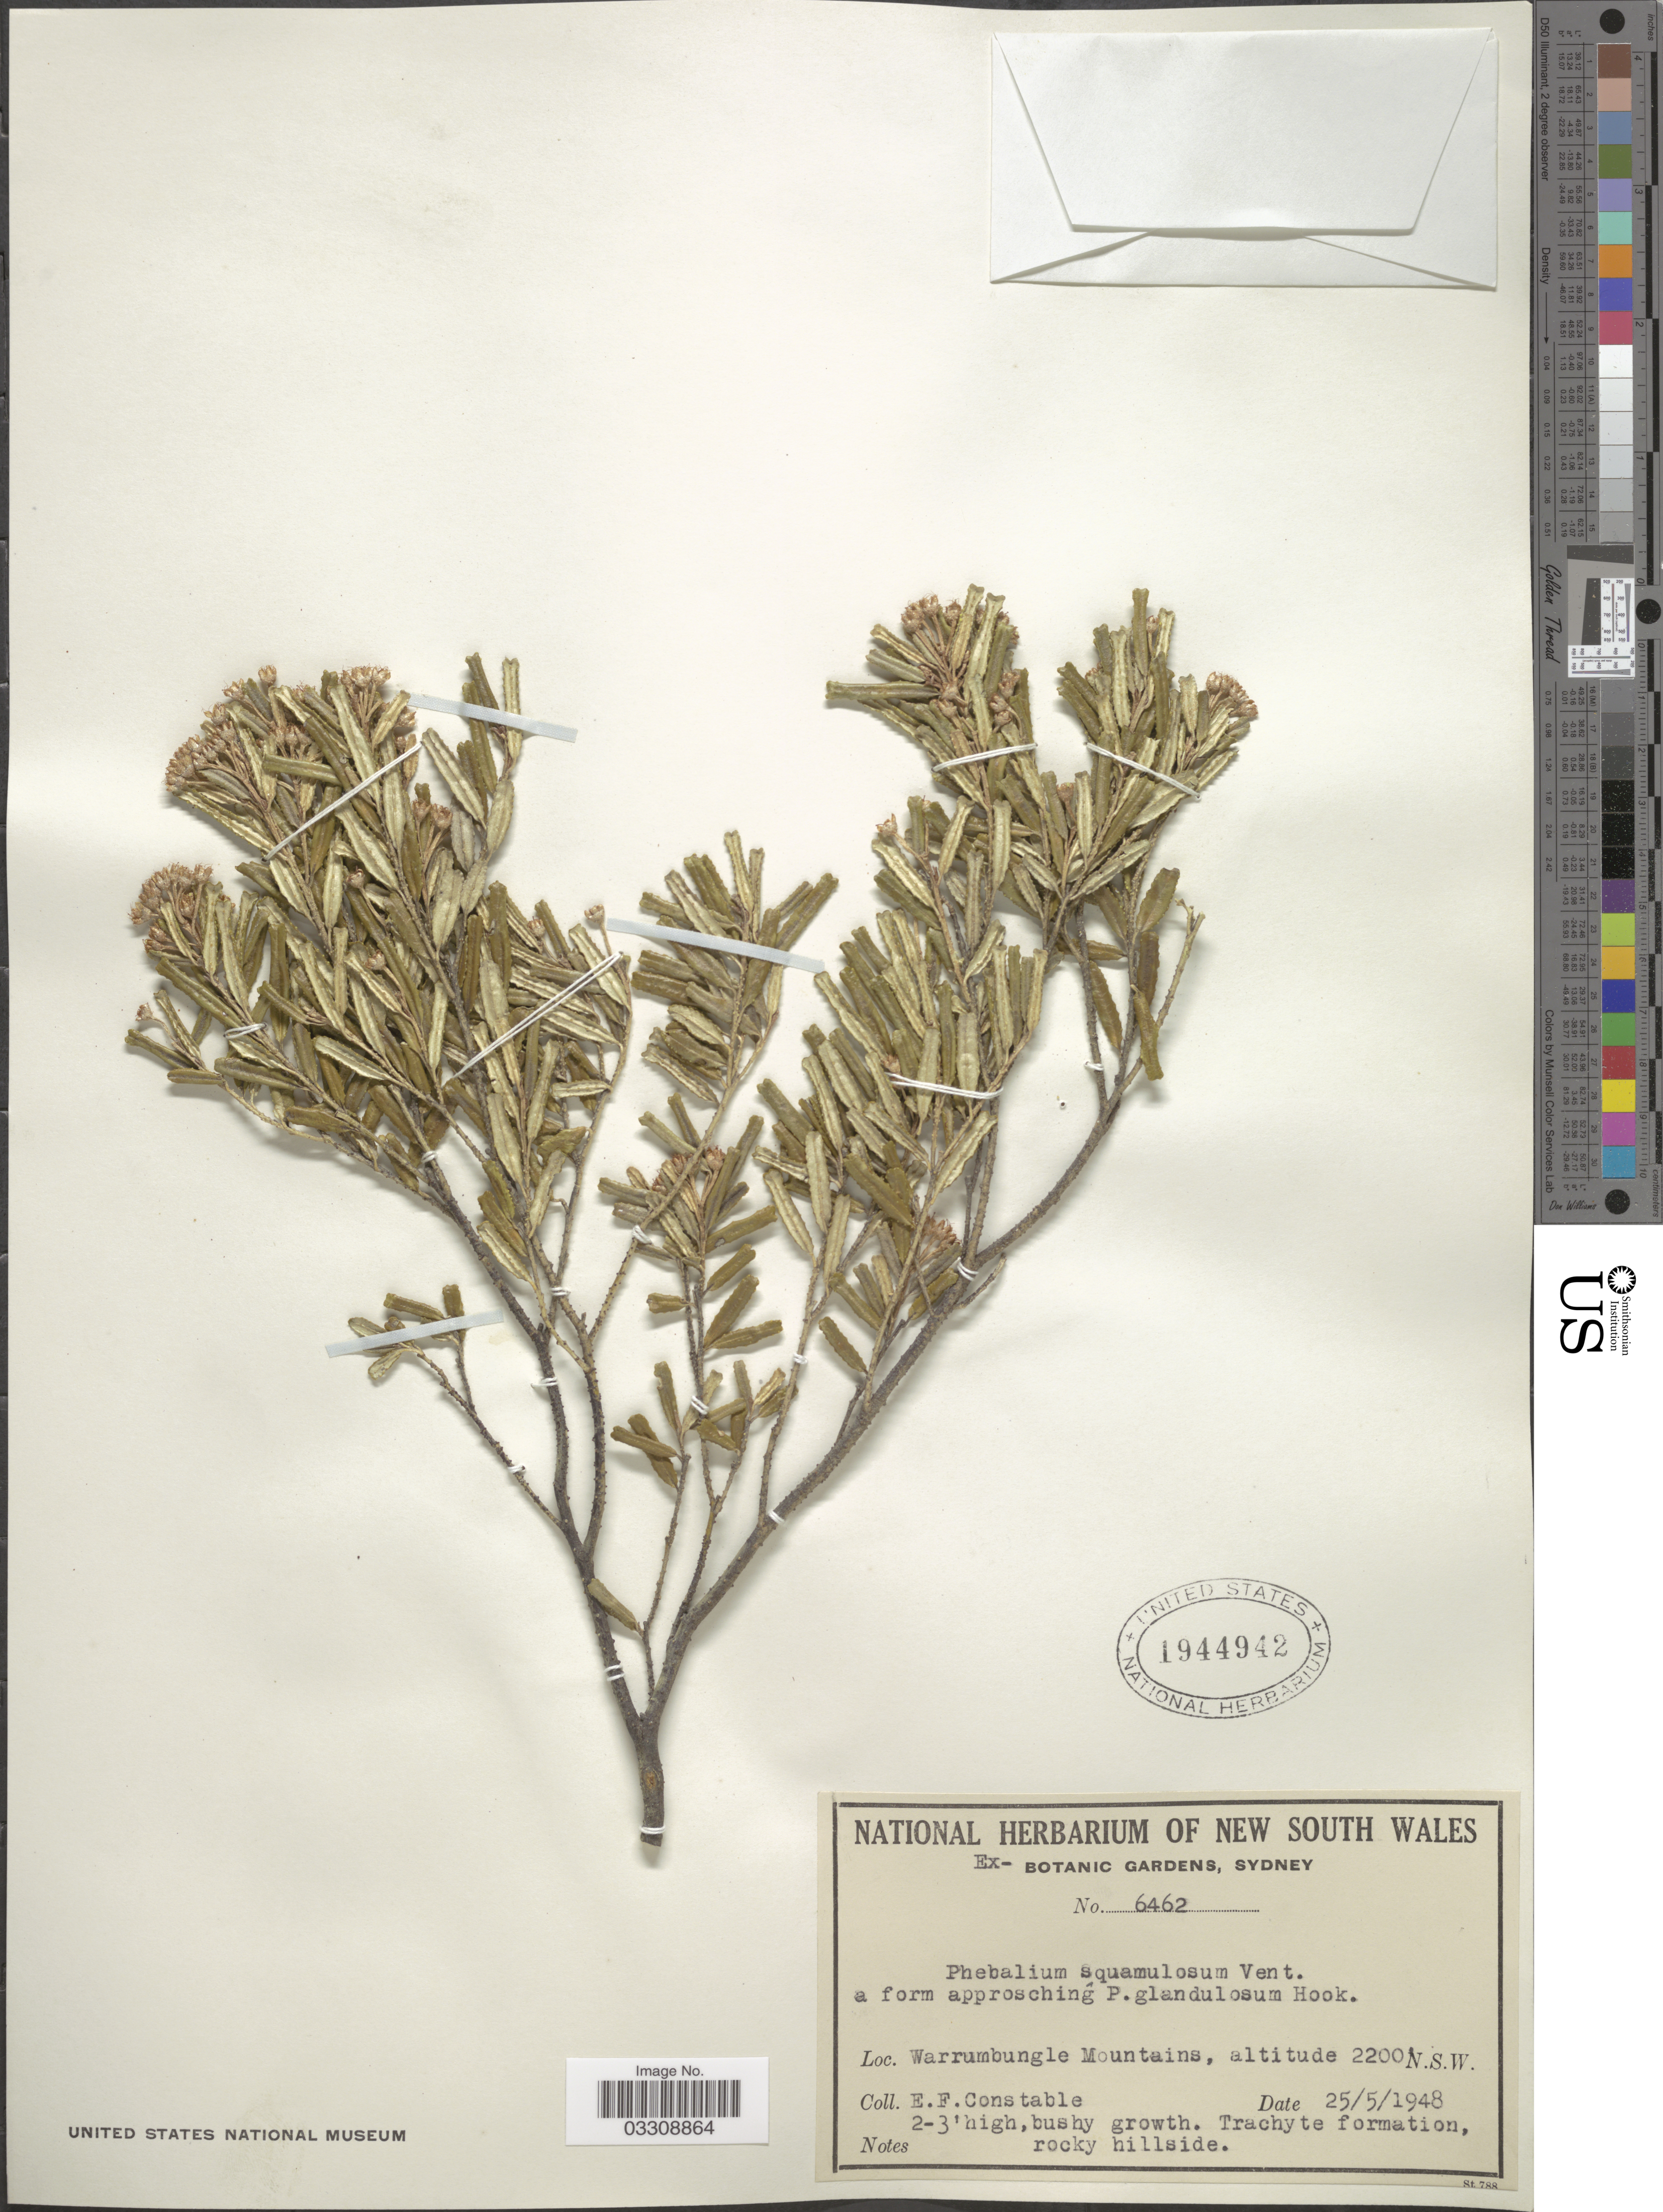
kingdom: Plantae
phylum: Tracheophyta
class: Magnoliopsida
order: Sapindales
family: Rutaceae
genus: Phebalium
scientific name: Phebalium squamulosum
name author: Vent.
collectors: E. F. Constable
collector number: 6462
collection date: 1948-05-25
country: Australia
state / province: New South Wales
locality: Warrumbungle Mountains.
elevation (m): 671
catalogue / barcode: US 1944942